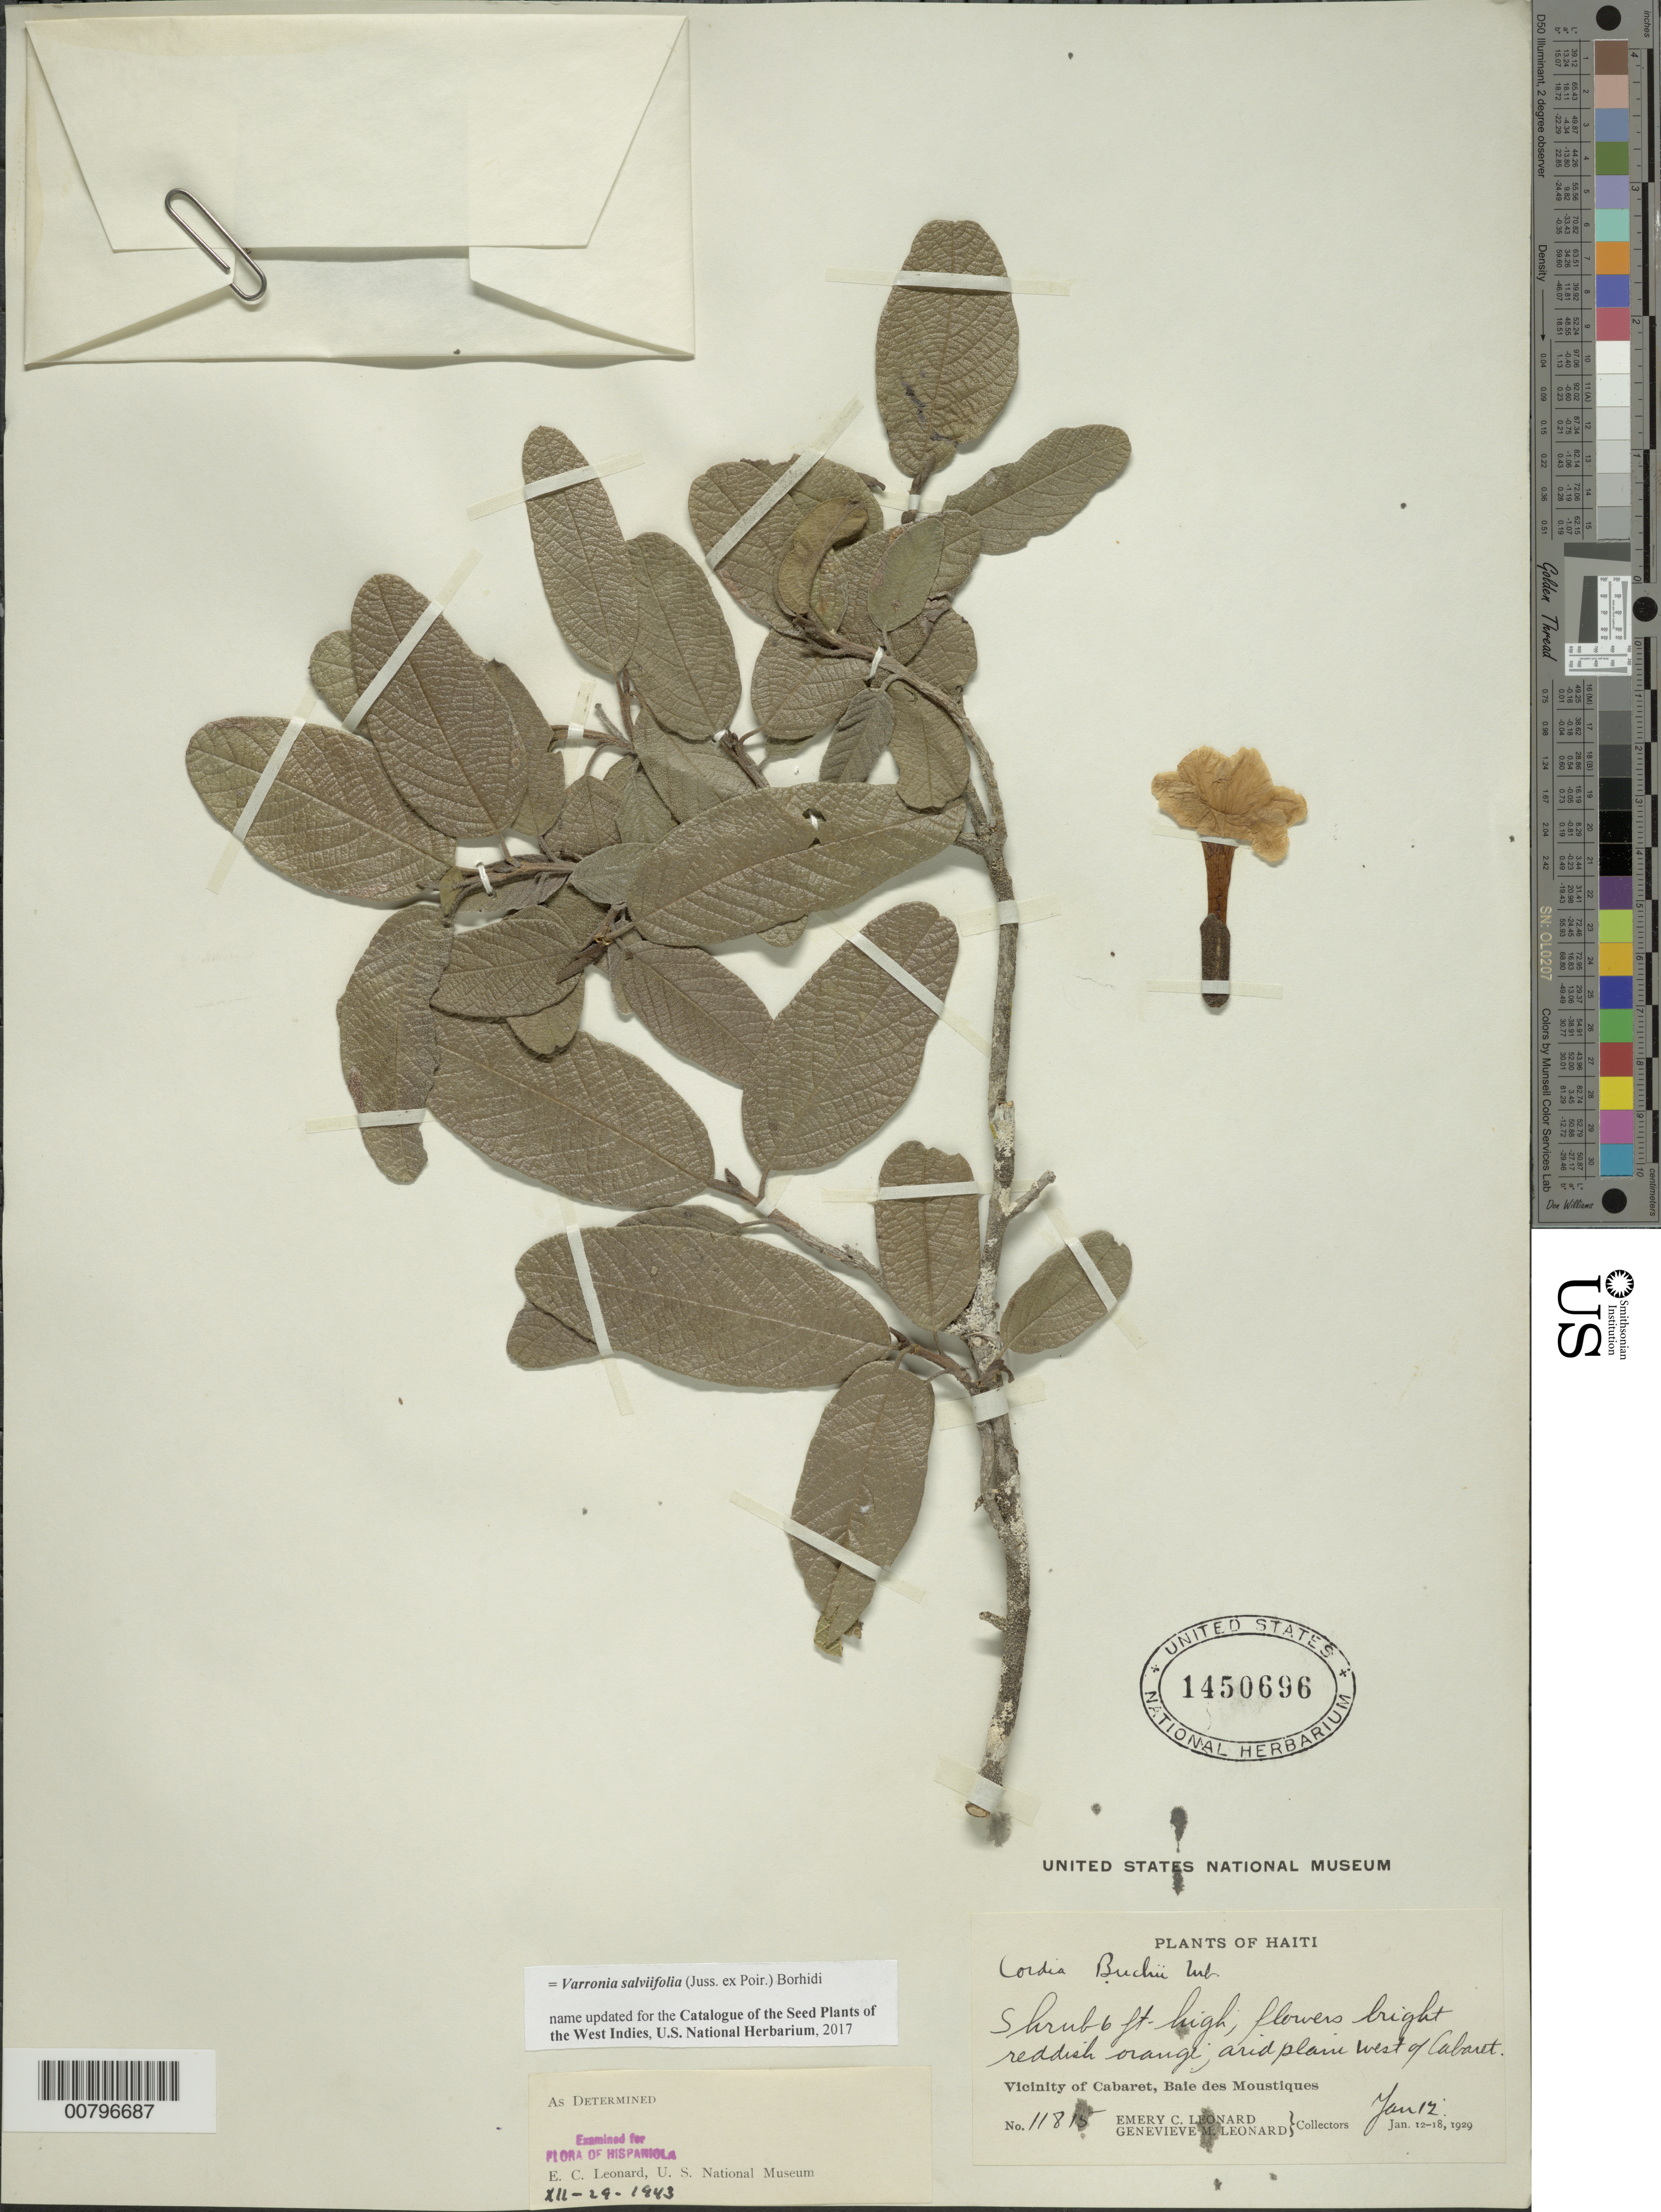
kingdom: Plantae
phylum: Tracheophyta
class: Magnoliopsida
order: Boraginales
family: Cordiaceae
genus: Varronia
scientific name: Varronia salviifolia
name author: (Juss. ex Poir.) Borhidi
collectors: E. C. Leonard & G. M. Leonard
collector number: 11815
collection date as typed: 12 Jan 1929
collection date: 1929-01-12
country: Haiti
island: Hispaniola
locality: Baie des Moustiques, vicinity of Cabaret, west of Cabaret.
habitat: Arid plain.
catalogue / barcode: US 1450696